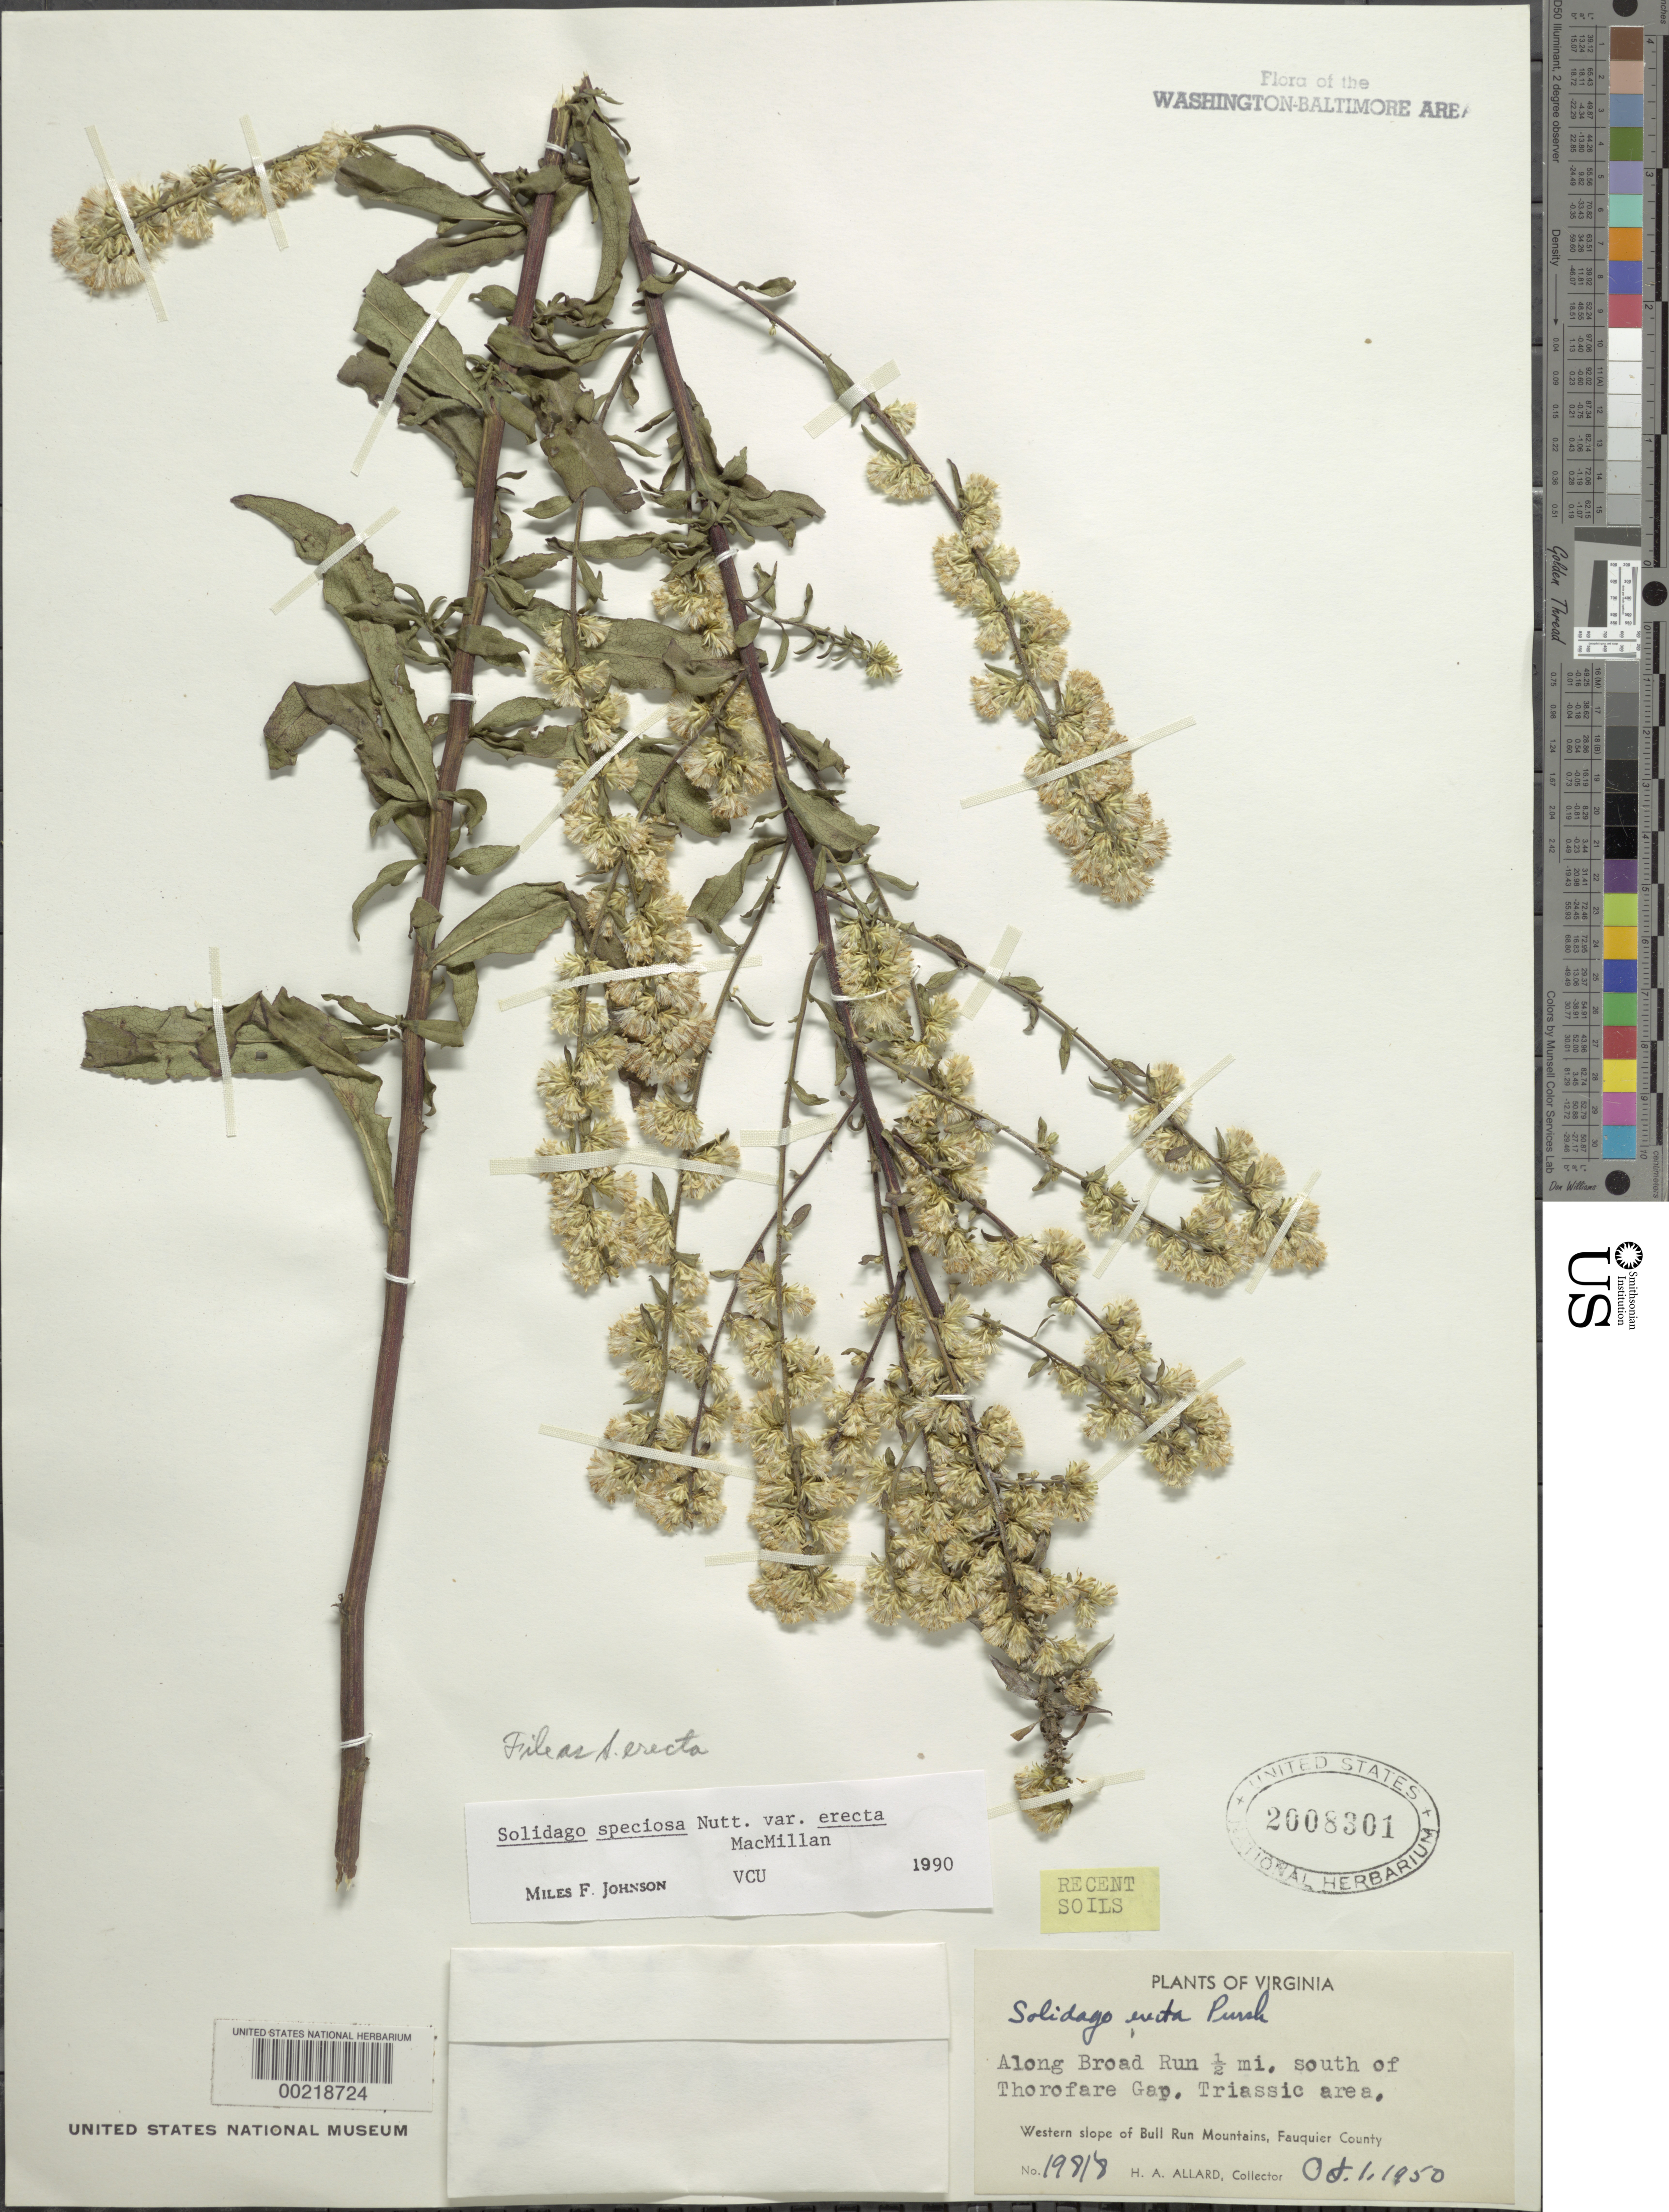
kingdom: Plantae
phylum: Tracheophyta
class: Magnoliopsida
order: Asterales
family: Asteraceae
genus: Solidago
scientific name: Solidago speciosa var. erecta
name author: (Pursh) MacMill.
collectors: H. A. Allard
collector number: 19818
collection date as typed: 01 Oct 1950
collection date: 1950-10-01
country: United States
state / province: Virginia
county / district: Fauquier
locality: South of Thorofare Gap on Broad Run Bull Run Mts.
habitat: Triassic area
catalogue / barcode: US 2008301